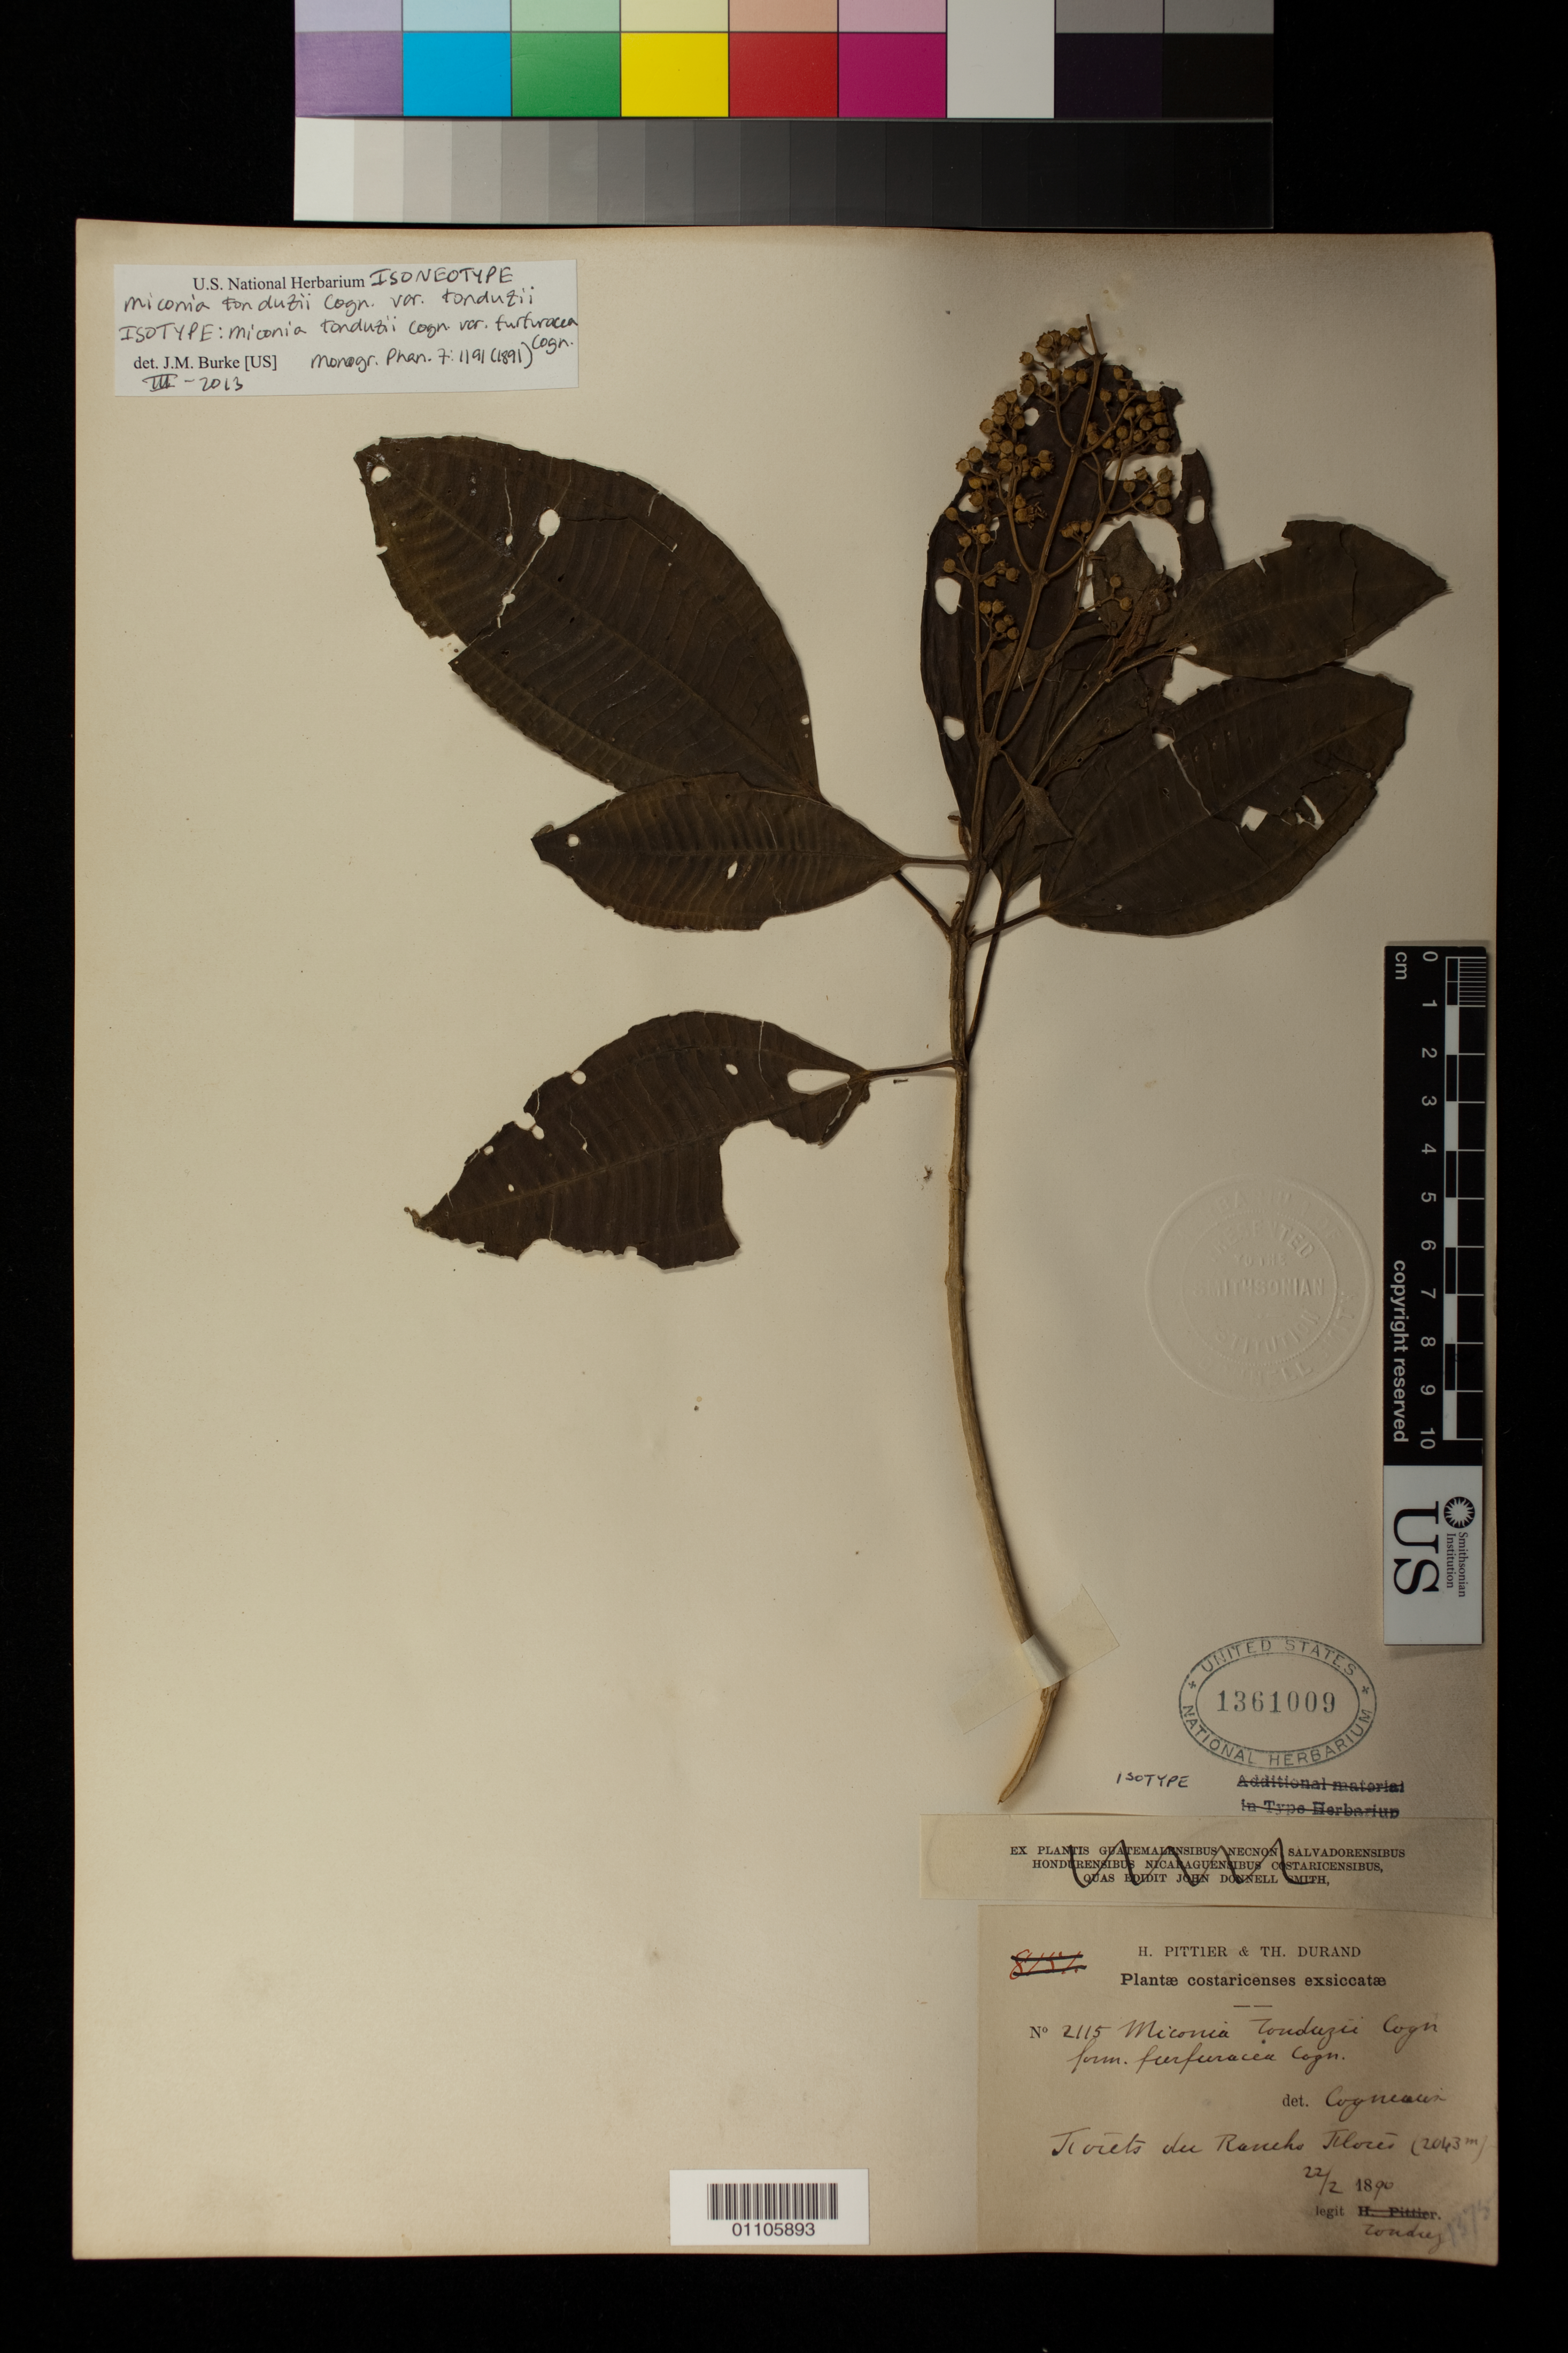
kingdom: Plantae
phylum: Tracheophyta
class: Magnoliopsida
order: Myrtales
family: Melastomataceae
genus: Miconia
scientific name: Miconia tonduzii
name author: Cogn. in A. DC.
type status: Isotype; Isolectotype; Syntype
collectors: A. Tonduz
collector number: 2115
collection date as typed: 22 Feb 1890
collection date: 1890-02-22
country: Costa Rica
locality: Forêts du Rancho Flores.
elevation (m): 2043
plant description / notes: Species was described with several varieties but no typical variety; the types of all the varieties are syntypes of the species. F. Almeda (2005) designated the type of var. furfuracea as the lectotype ("neotype") of the species, making this the typical variety (and thus a superfluous name).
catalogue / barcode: US 1361009